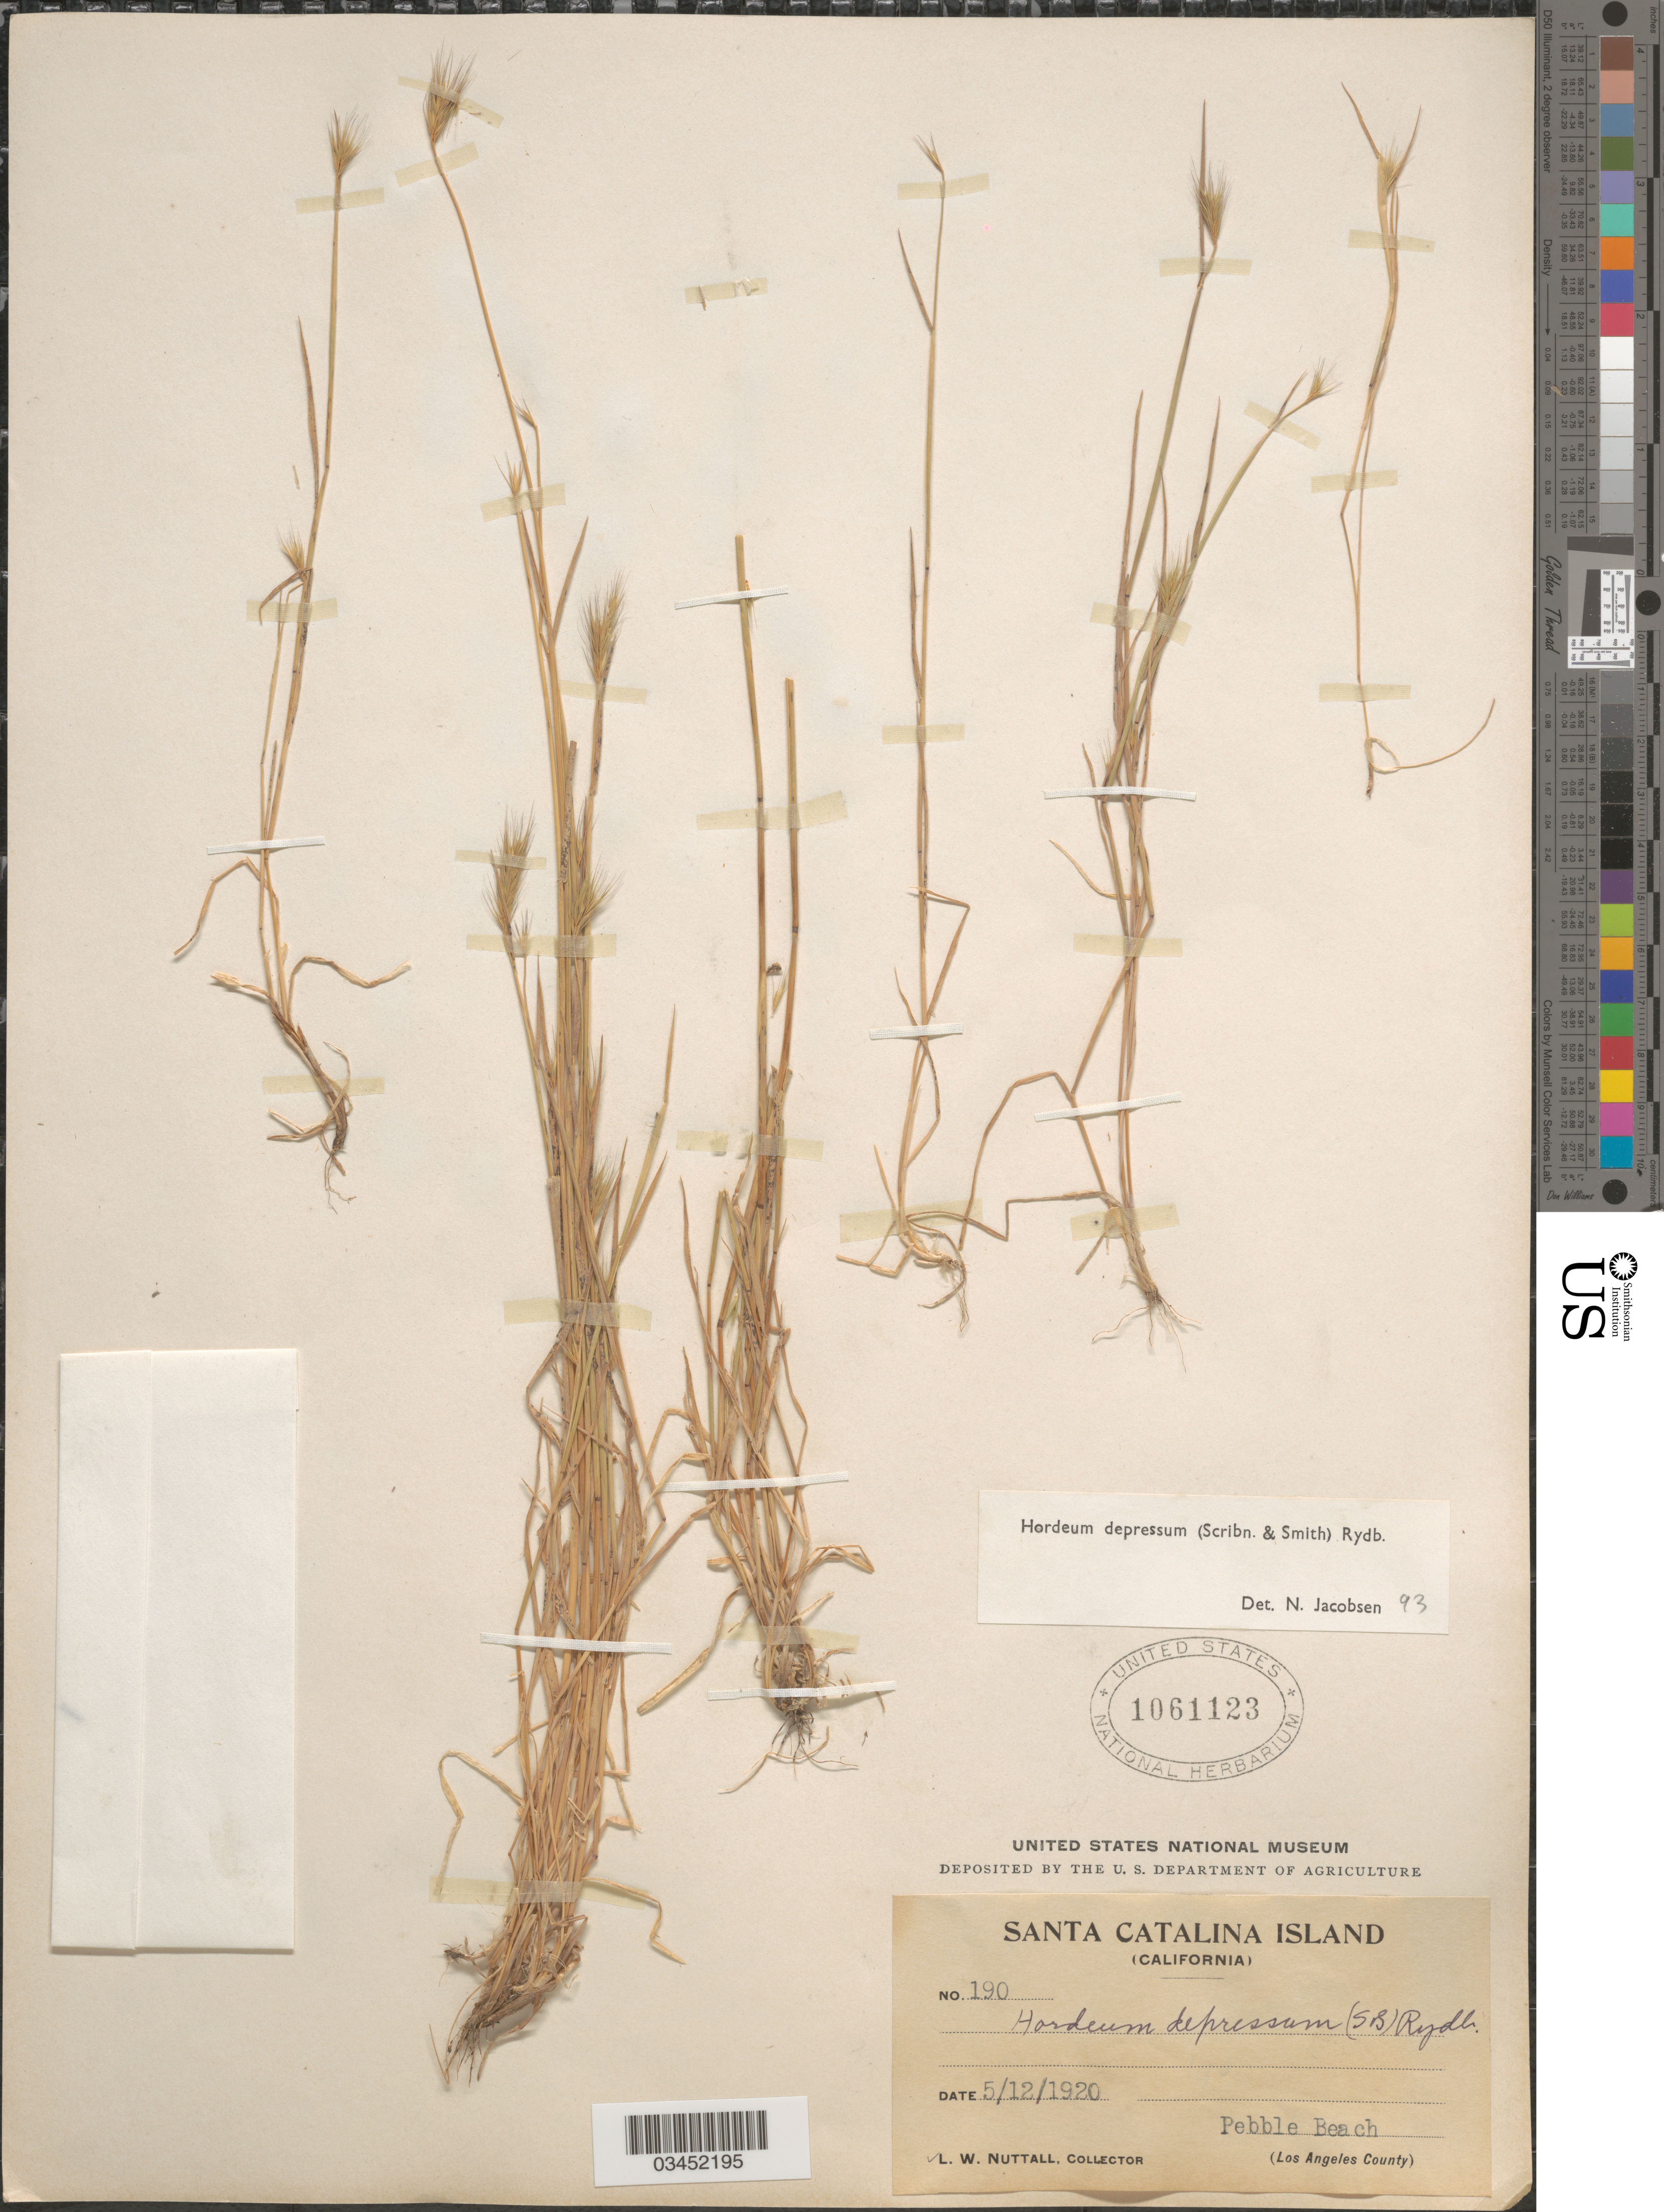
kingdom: Plantae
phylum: Tracheophyta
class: Liliopsida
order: Poales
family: Poaceae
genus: Hordeum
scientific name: Hordeum depressum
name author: (Scribn. & J.G. Sm.) Rydb.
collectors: L. W. Nuttall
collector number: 190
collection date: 1920-05-12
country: United States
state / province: California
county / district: Los Angeles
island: Santa Catalina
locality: Santa Catalina Island. Pebble Beach (Los Angeles County).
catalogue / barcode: US 1061123